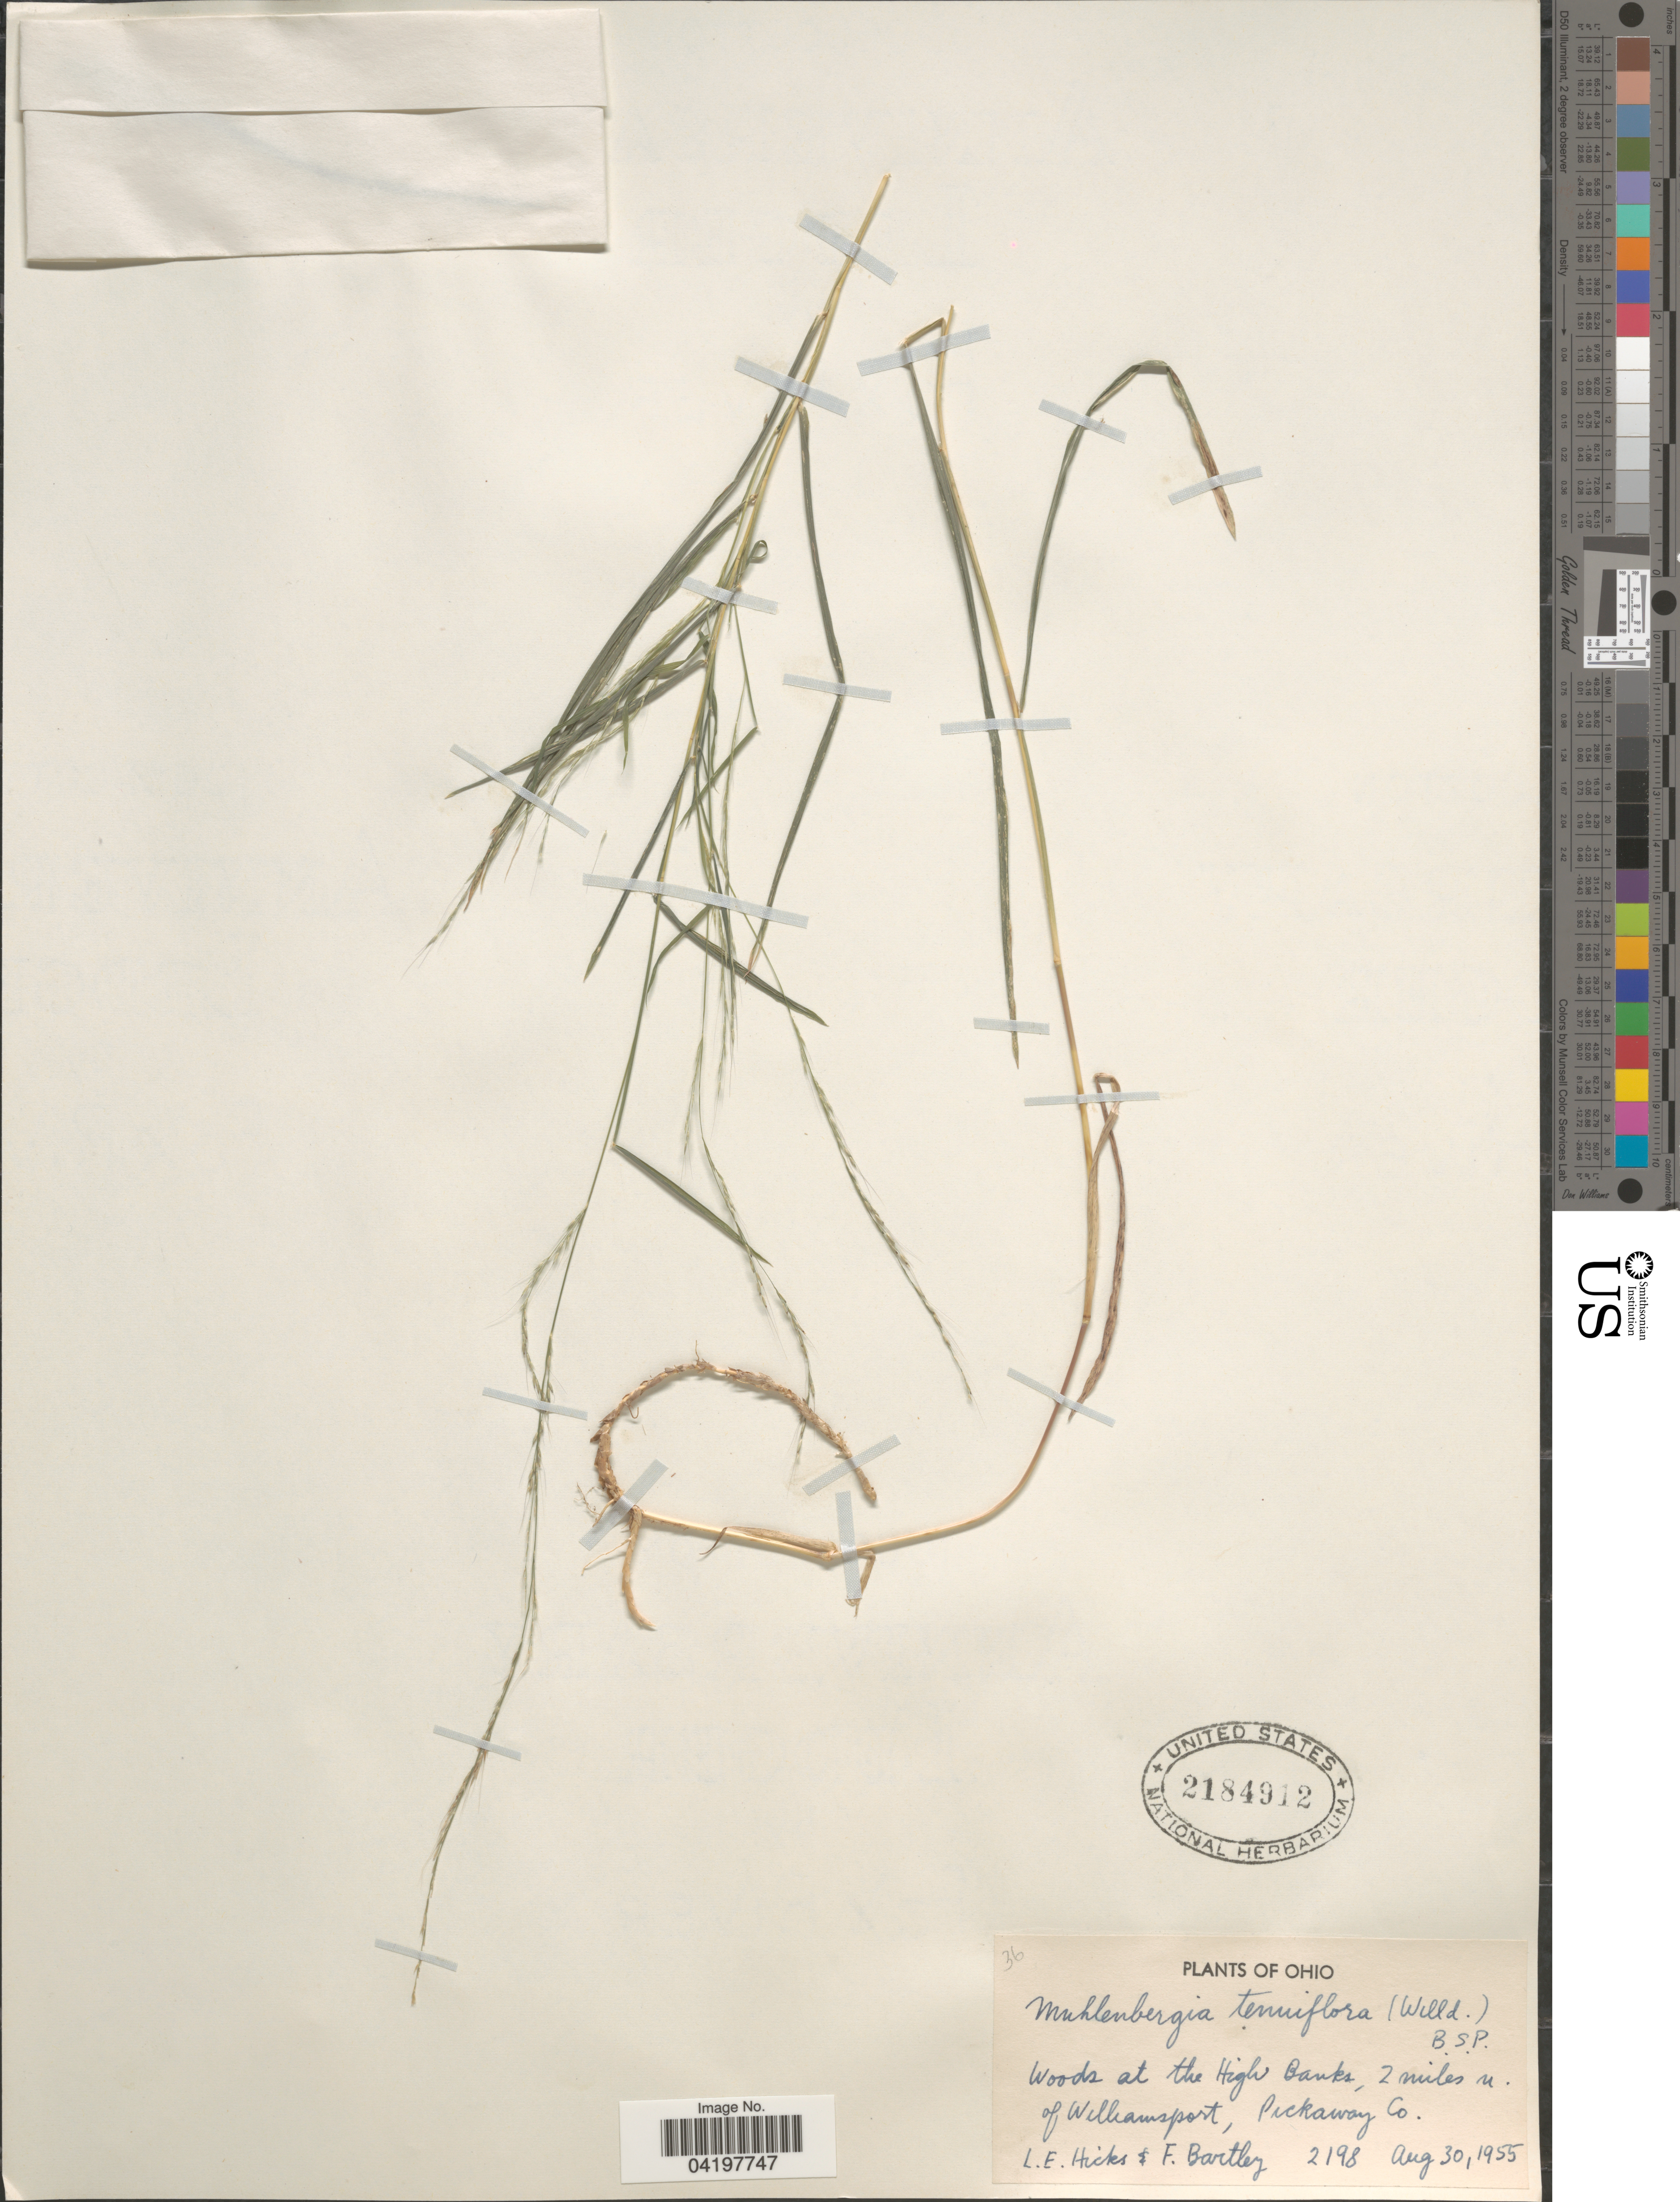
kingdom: Plantae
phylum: Tracheophyta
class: Liliopsida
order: Poales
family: Poaceae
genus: Muhlenbergia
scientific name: Muhlenbergia tenuiflora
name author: (Willd.) Britton, Stearns & Poggenb.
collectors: L. E. Hicks & F. Bartley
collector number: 2198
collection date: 1955-08-30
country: United States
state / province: Ohio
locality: Woods at the High Banks, 2 miles n. of Williamsport, Pickaway Co.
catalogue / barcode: US 2184912